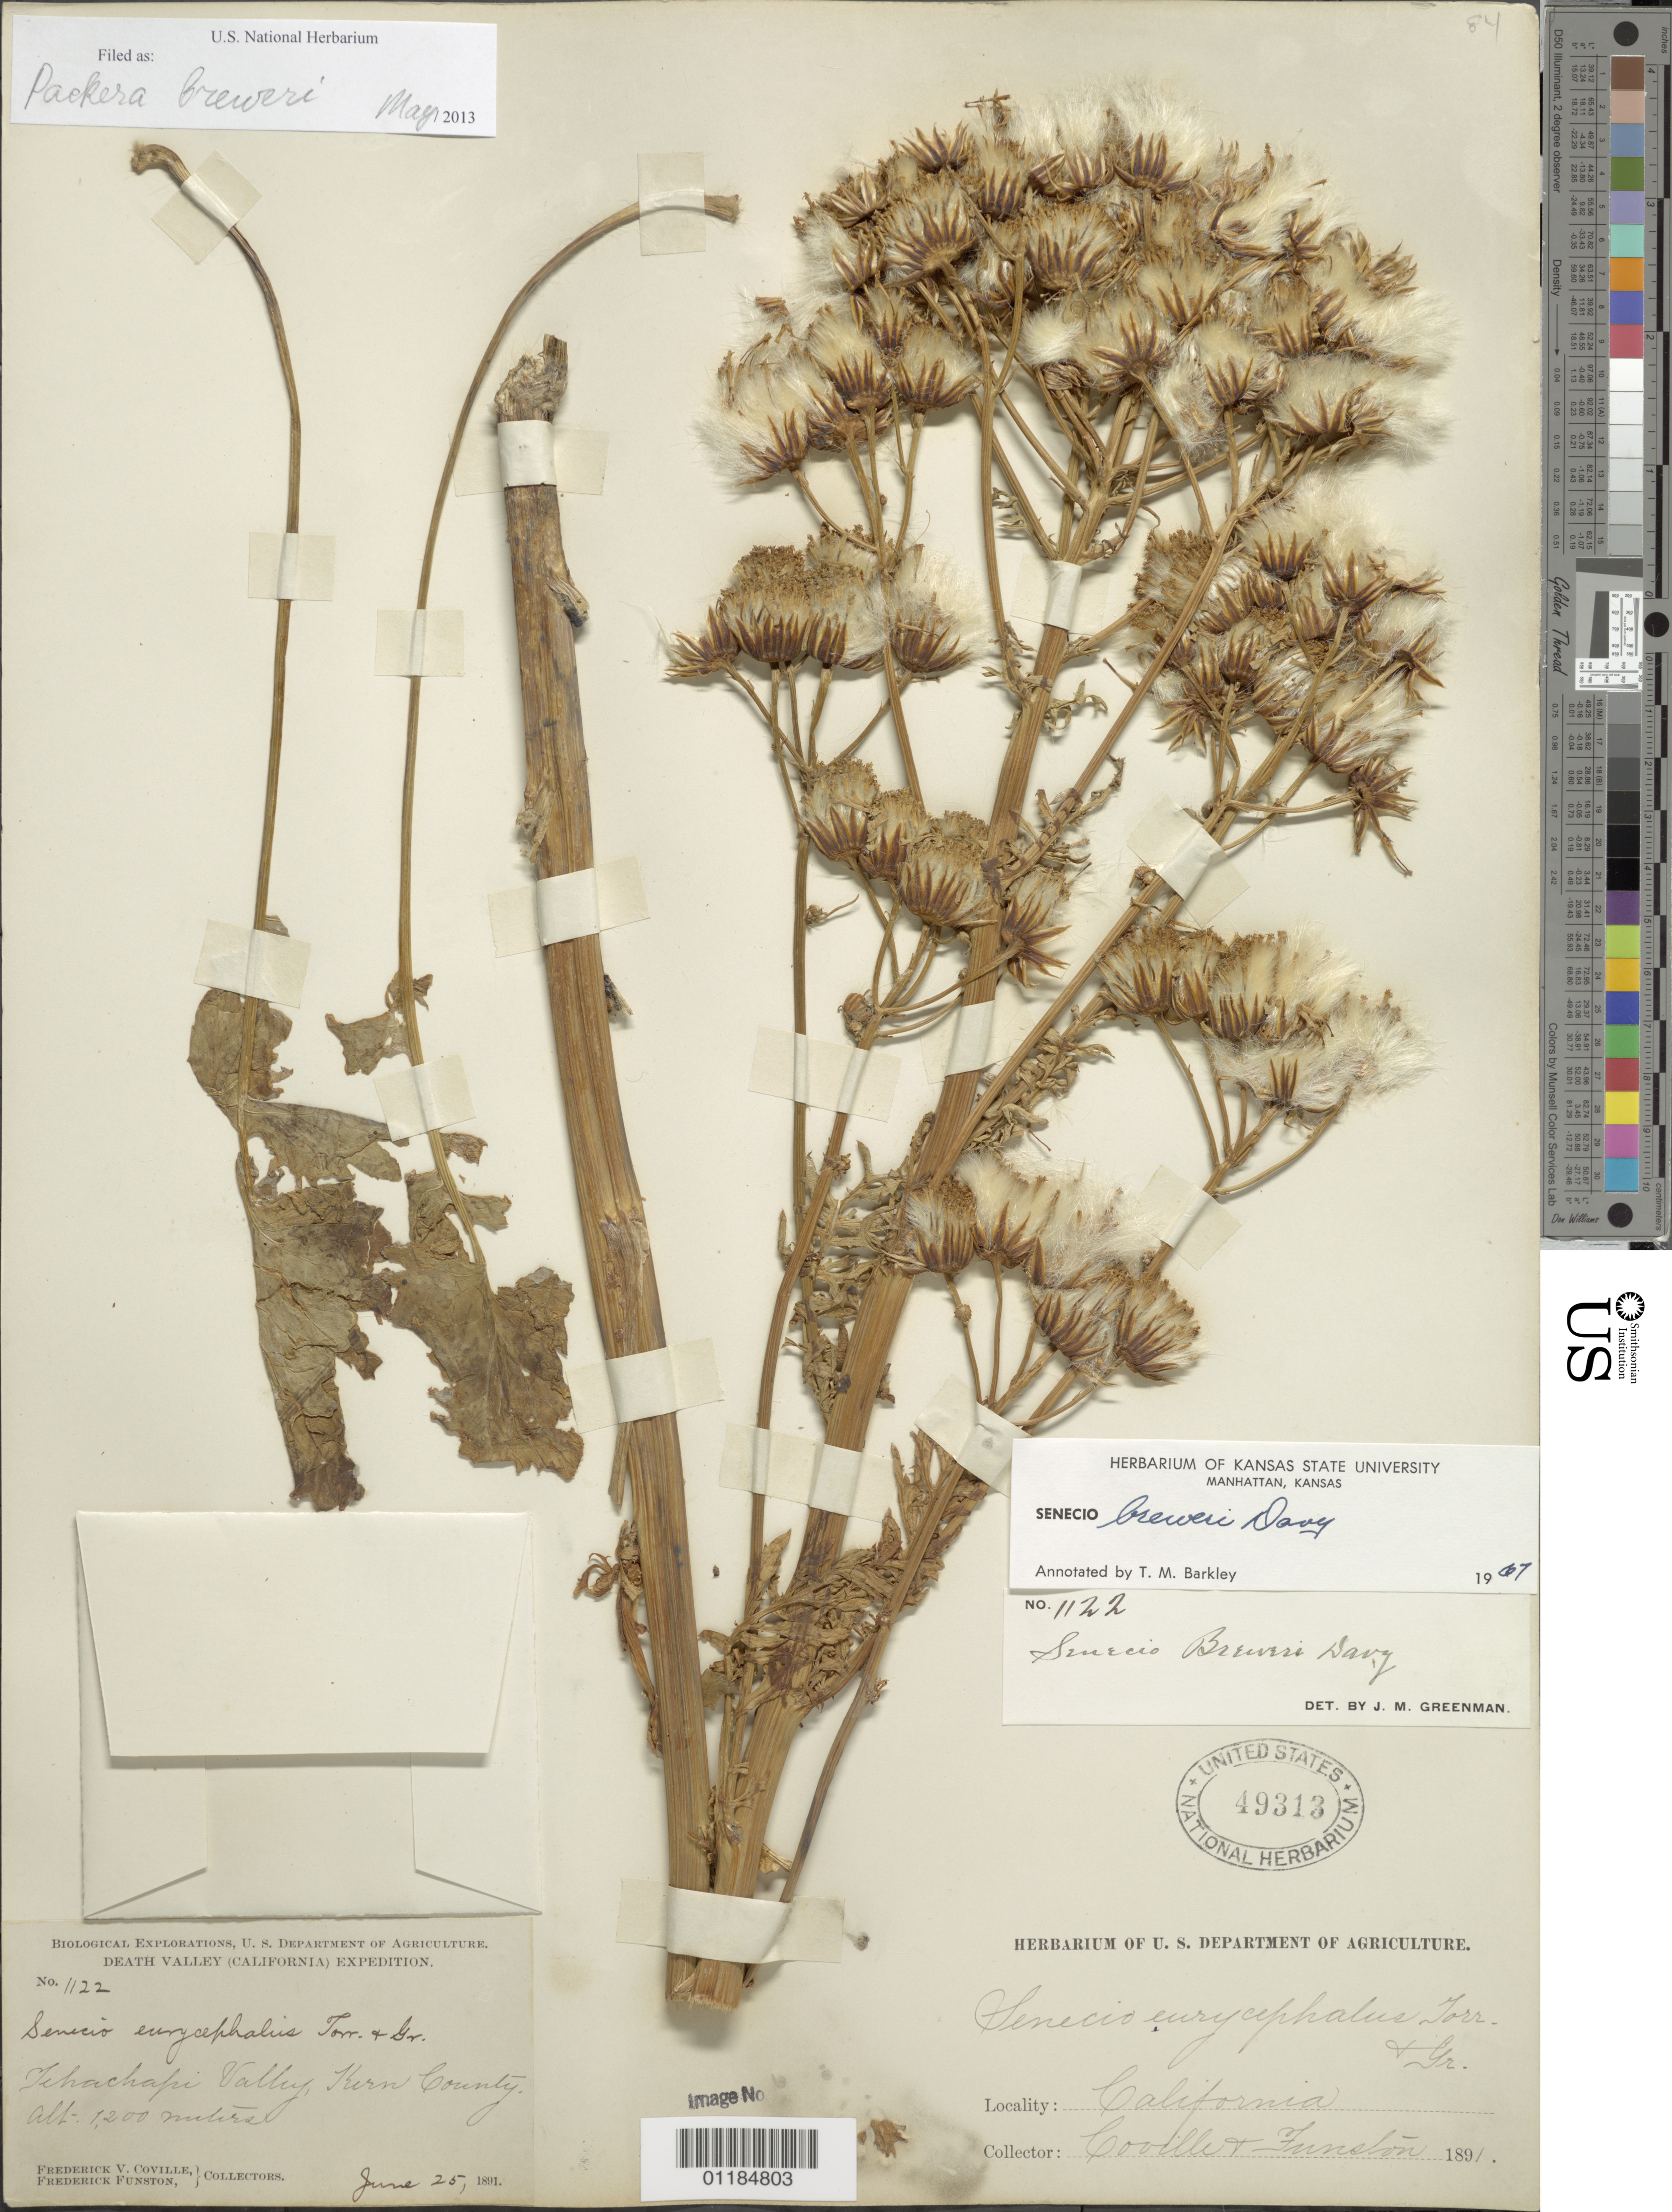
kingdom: Plantae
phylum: Tracheophyta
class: Magnoliopsida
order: Asterales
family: Asteraceae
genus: Packera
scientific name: Packera breweri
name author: (Burtt Davy) W.A. Weber & Á. Löve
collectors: F. V. Coville & F. Funston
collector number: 1122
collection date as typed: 25 Jun 1891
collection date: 1891-06-25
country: United States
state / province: California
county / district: Kern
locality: Tehachapi Valley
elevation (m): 1200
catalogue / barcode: US 49313